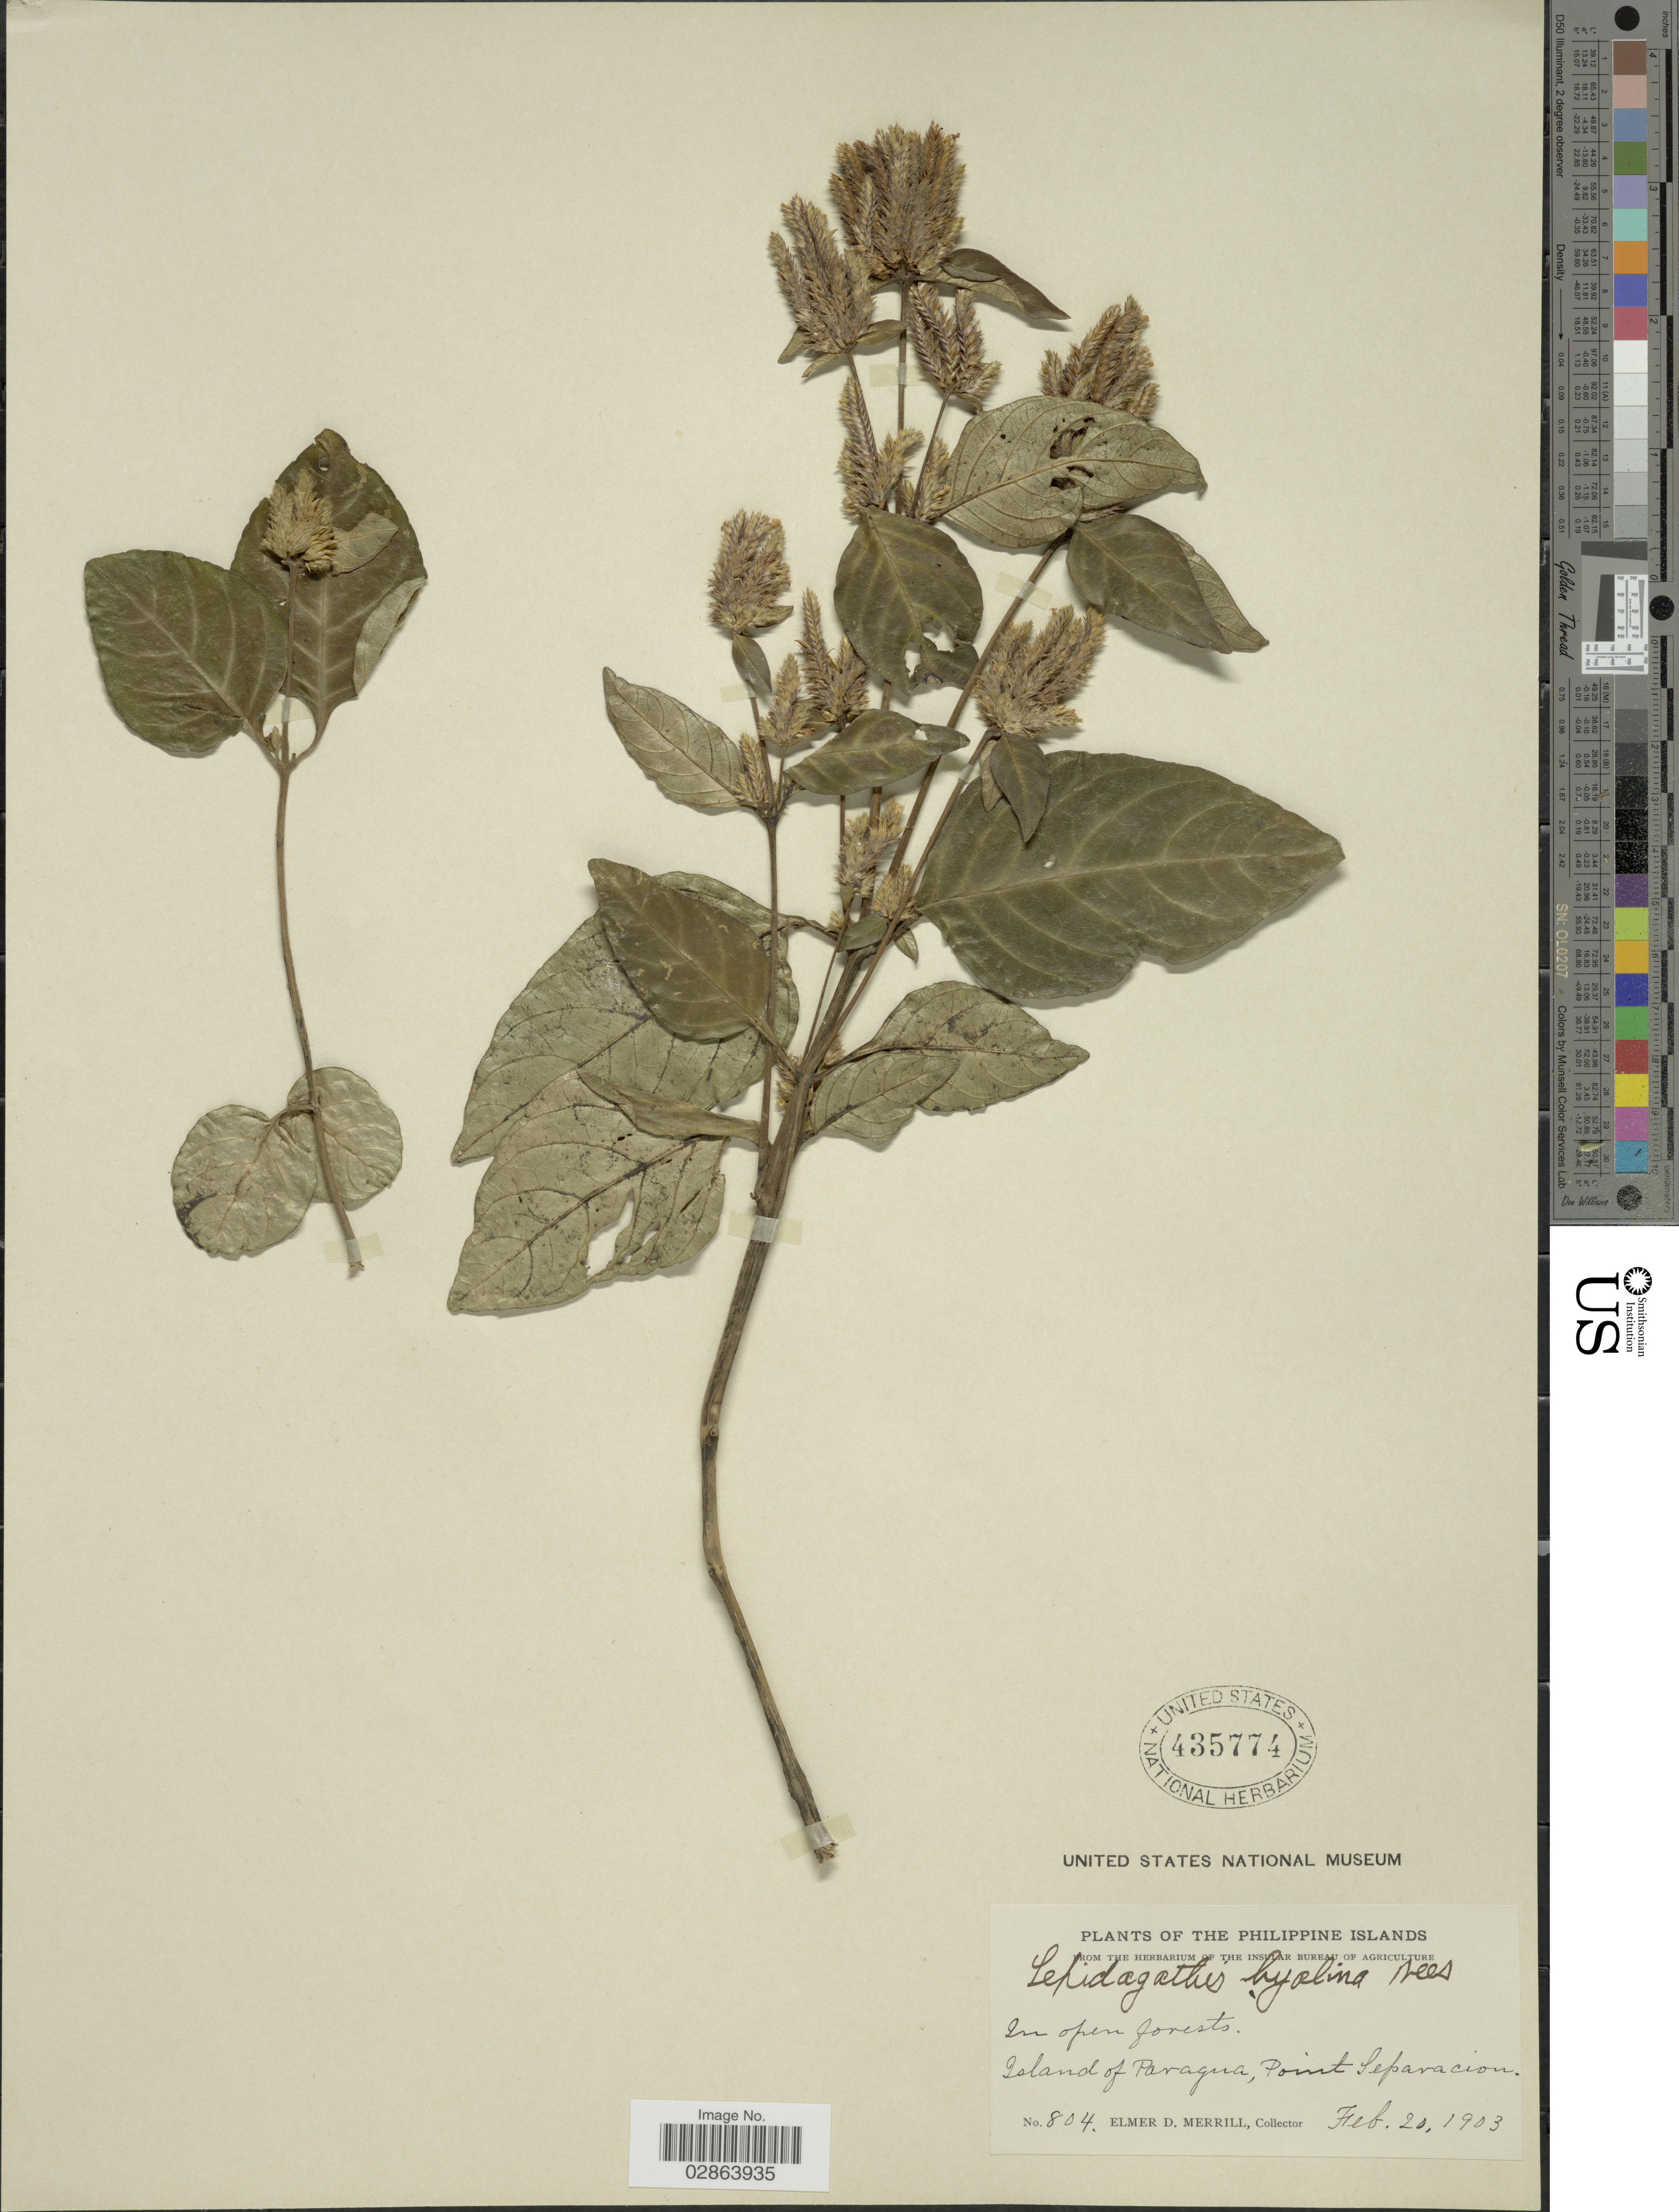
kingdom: Plantae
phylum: Tracheophyta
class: Magnoliopsida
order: Lamiales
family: Acanthaceae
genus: Lepidagathis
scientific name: Lepidagathis incurva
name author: Buch.-Ham. ex D. Don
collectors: E. D. Merrill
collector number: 804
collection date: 1903-02-20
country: Philippines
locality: Island of Paragua, Point Separacion.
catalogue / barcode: US 435774